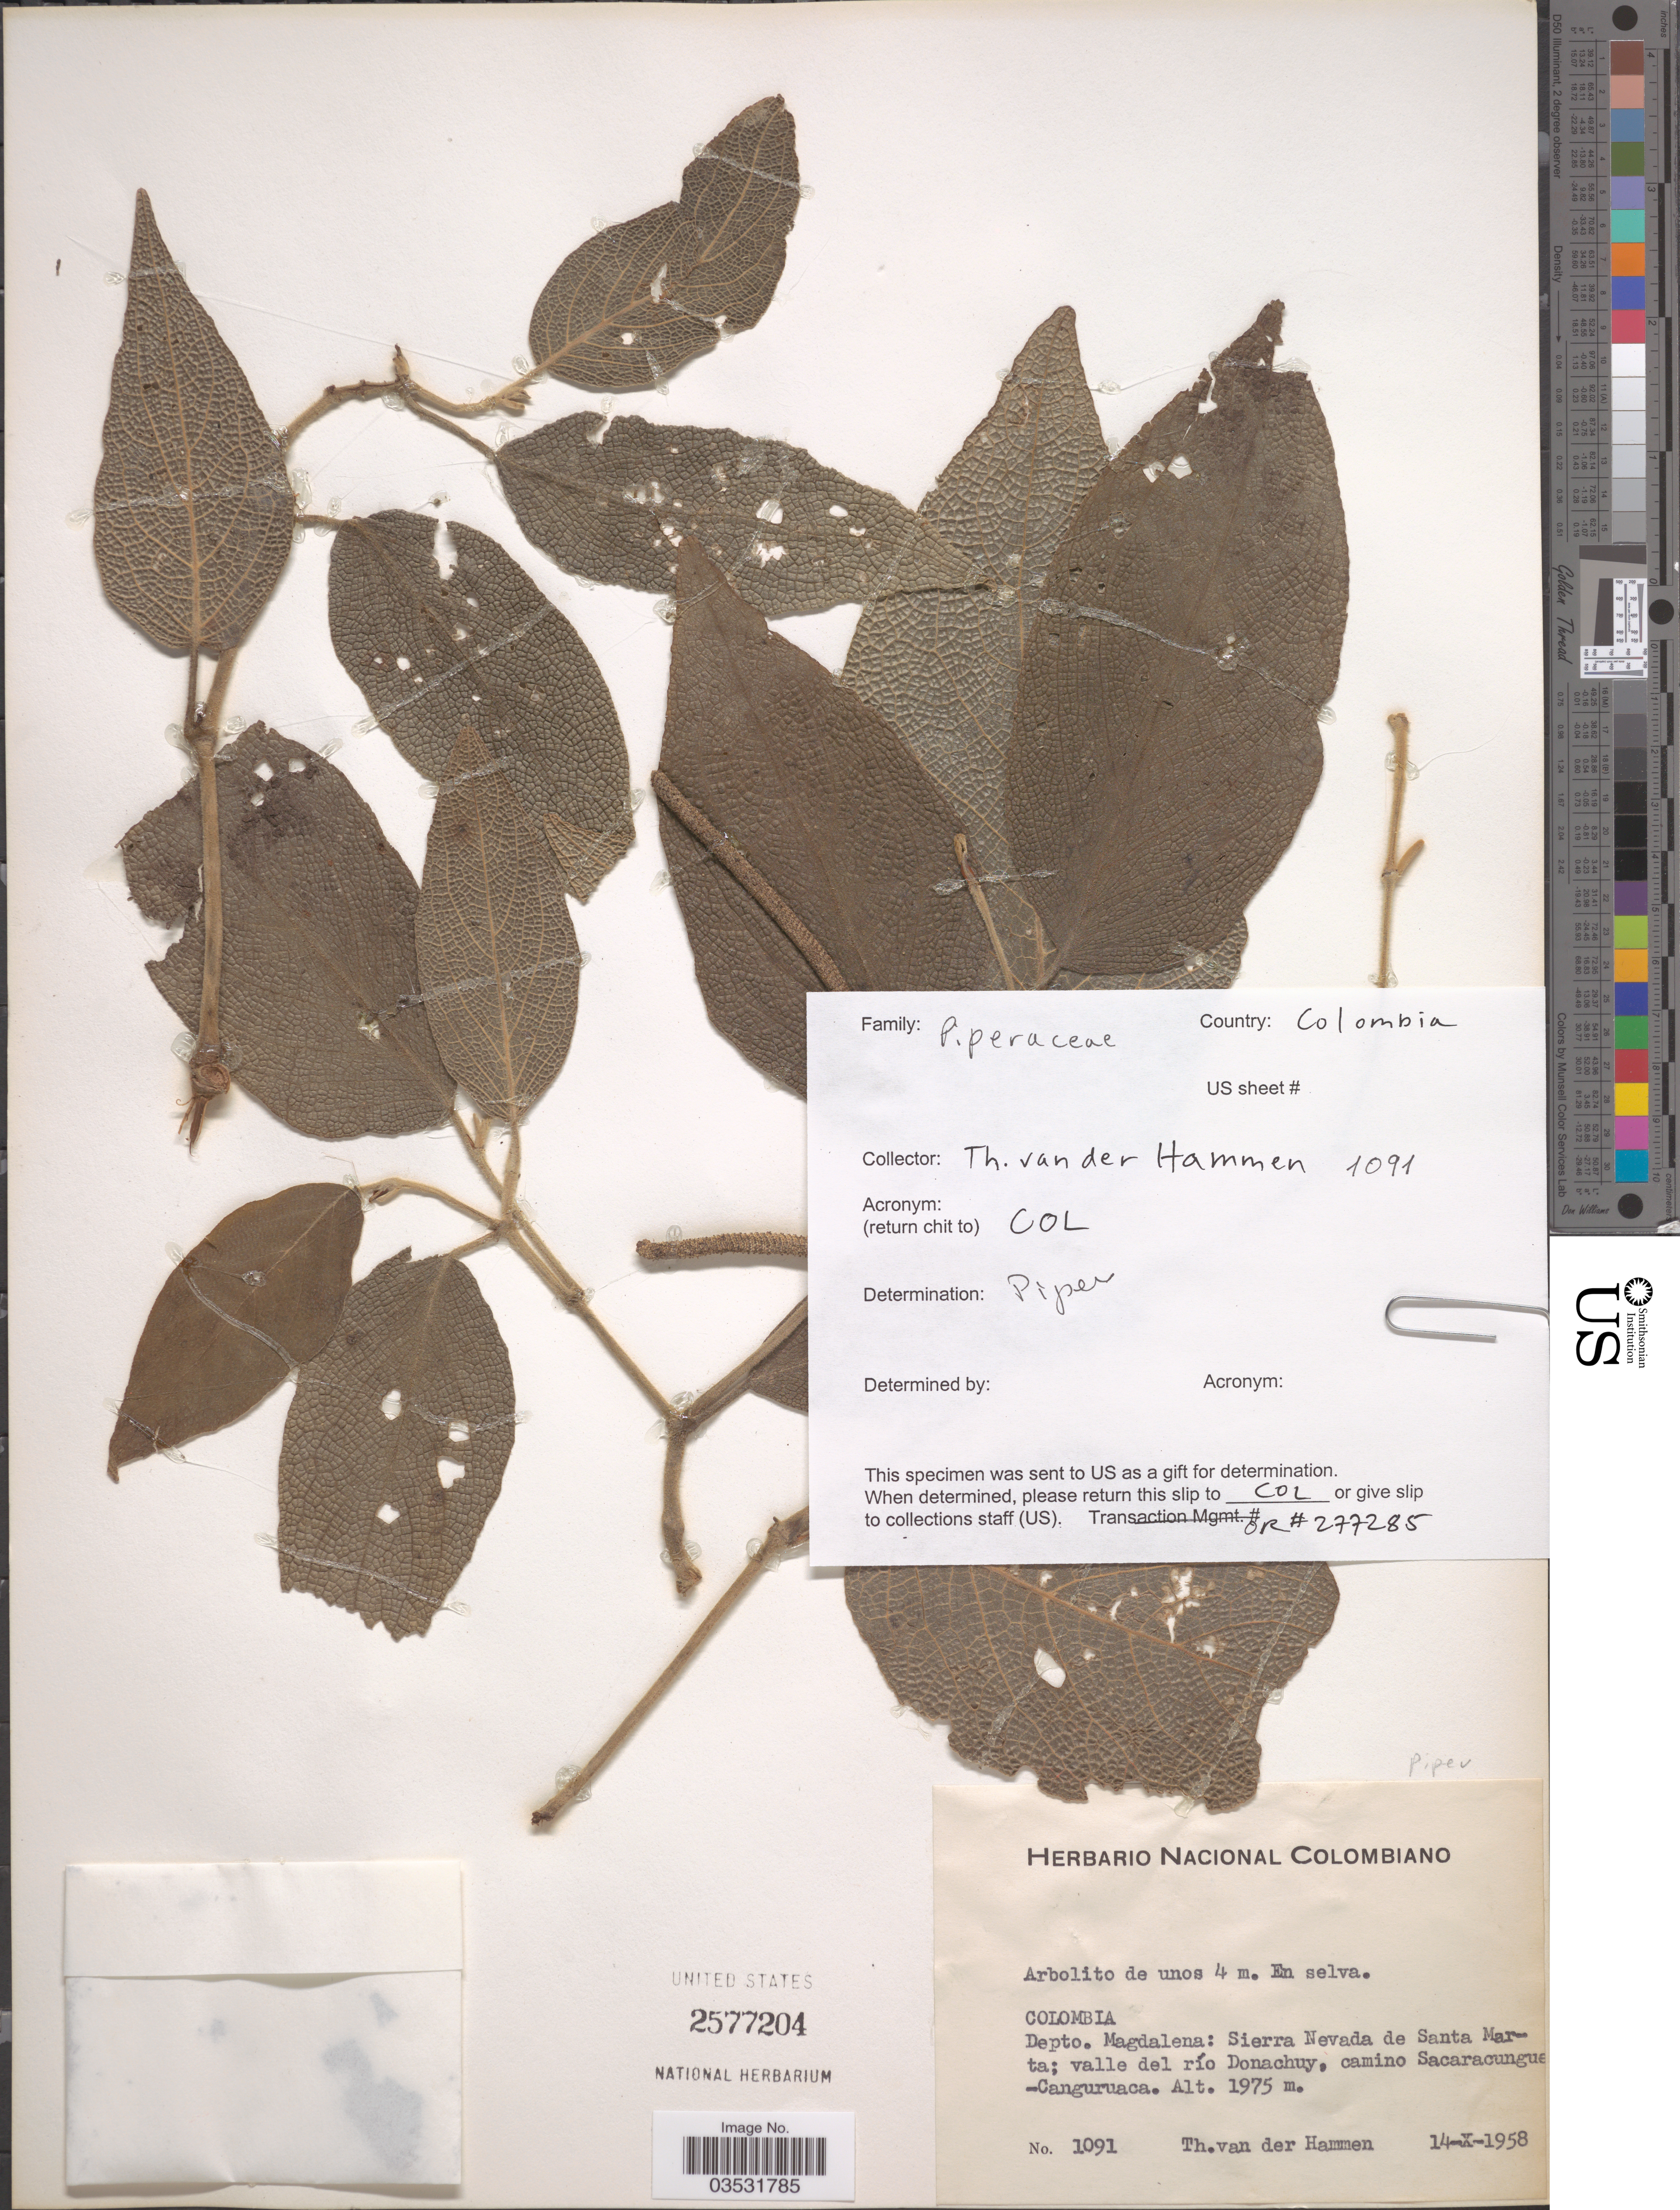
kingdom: Plantae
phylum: Tracheophyta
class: Magnoliopsida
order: Piperales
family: Piperaceae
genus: Piper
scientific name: Piper sp.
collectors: T. Van der Hammen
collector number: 1091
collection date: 1958-10-14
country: Colombia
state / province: Magdalena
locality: Depto. Magdalena: Sierra Nevada de Santa Marta; valle del río Donachuy, camino Sacaracungue-Canguruaca.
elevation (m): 1975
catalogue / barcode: US 2577204